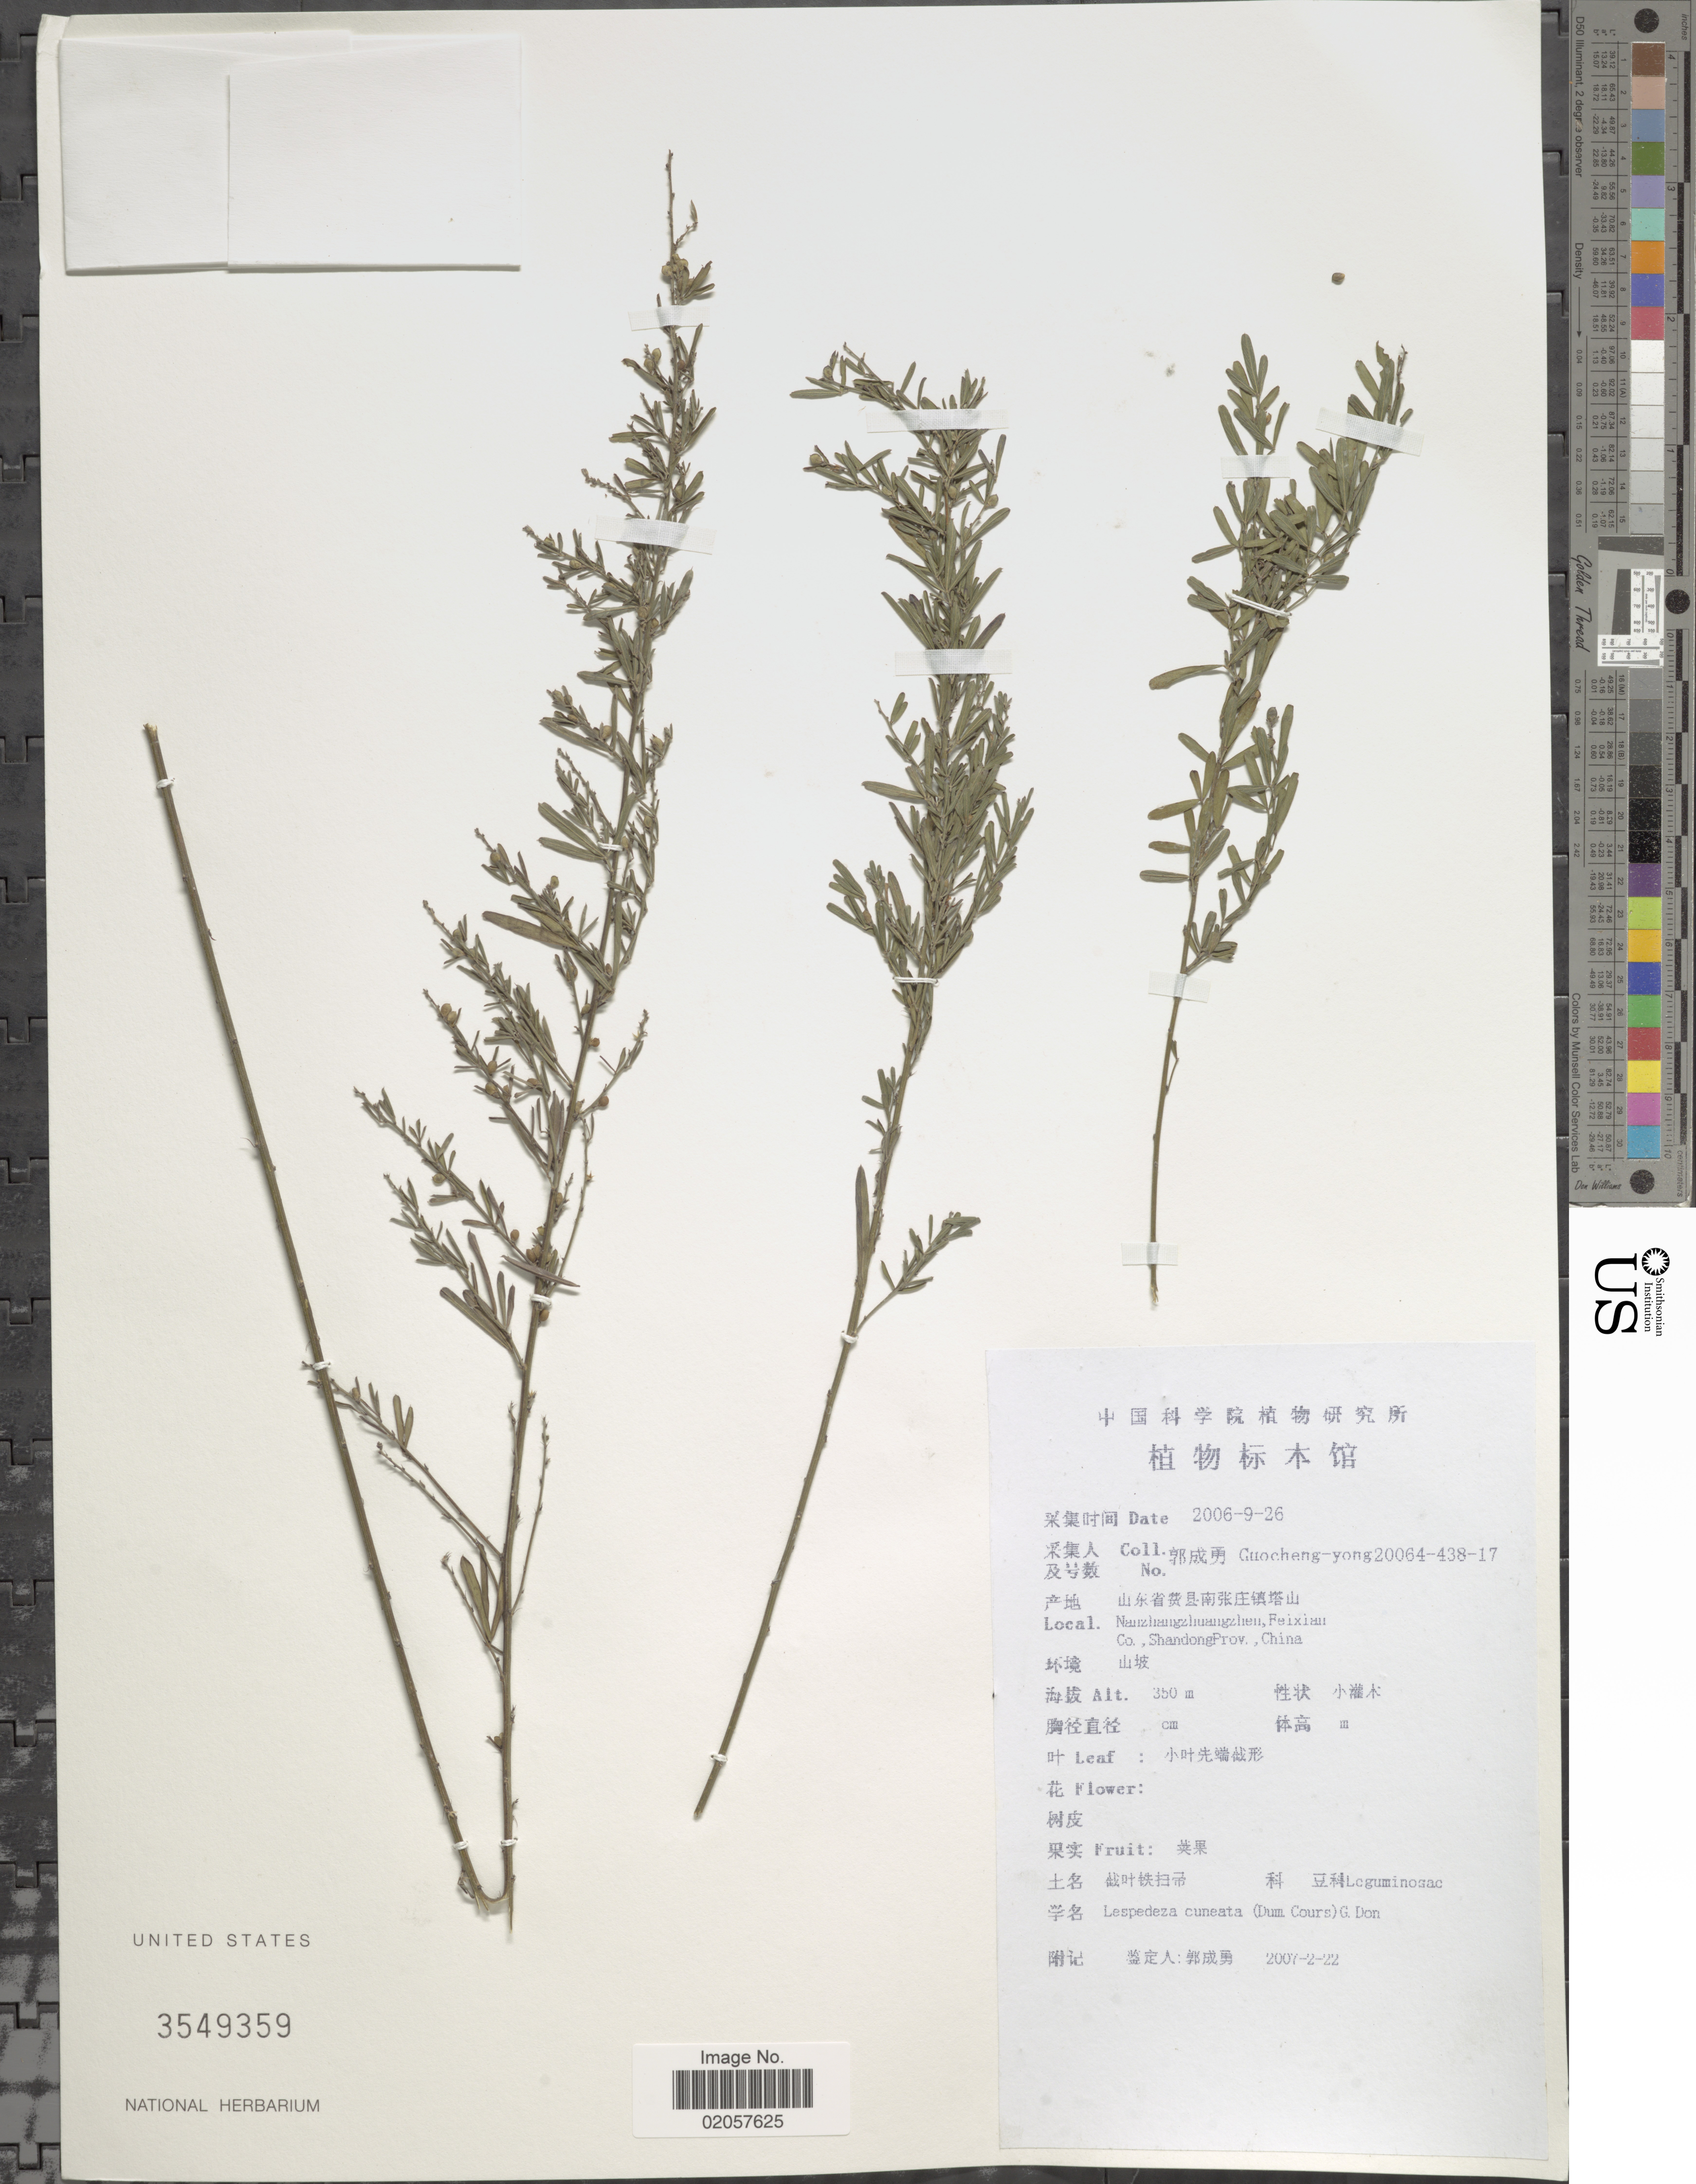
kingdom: Plantae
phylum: Tracheophyta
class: Magnoliopsida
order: Fabales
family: Fabaceae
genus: Lespedeza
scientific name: Lespedeza cuneata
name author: (Dum. Cours.) G. Don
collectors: Guo cheng-yong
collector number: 20064-438-17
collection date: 2006-09-26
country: China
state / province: Shandong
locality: Nanzhangzhuangzhen, Feixian Co.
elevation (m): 350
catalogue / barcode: US 3549359